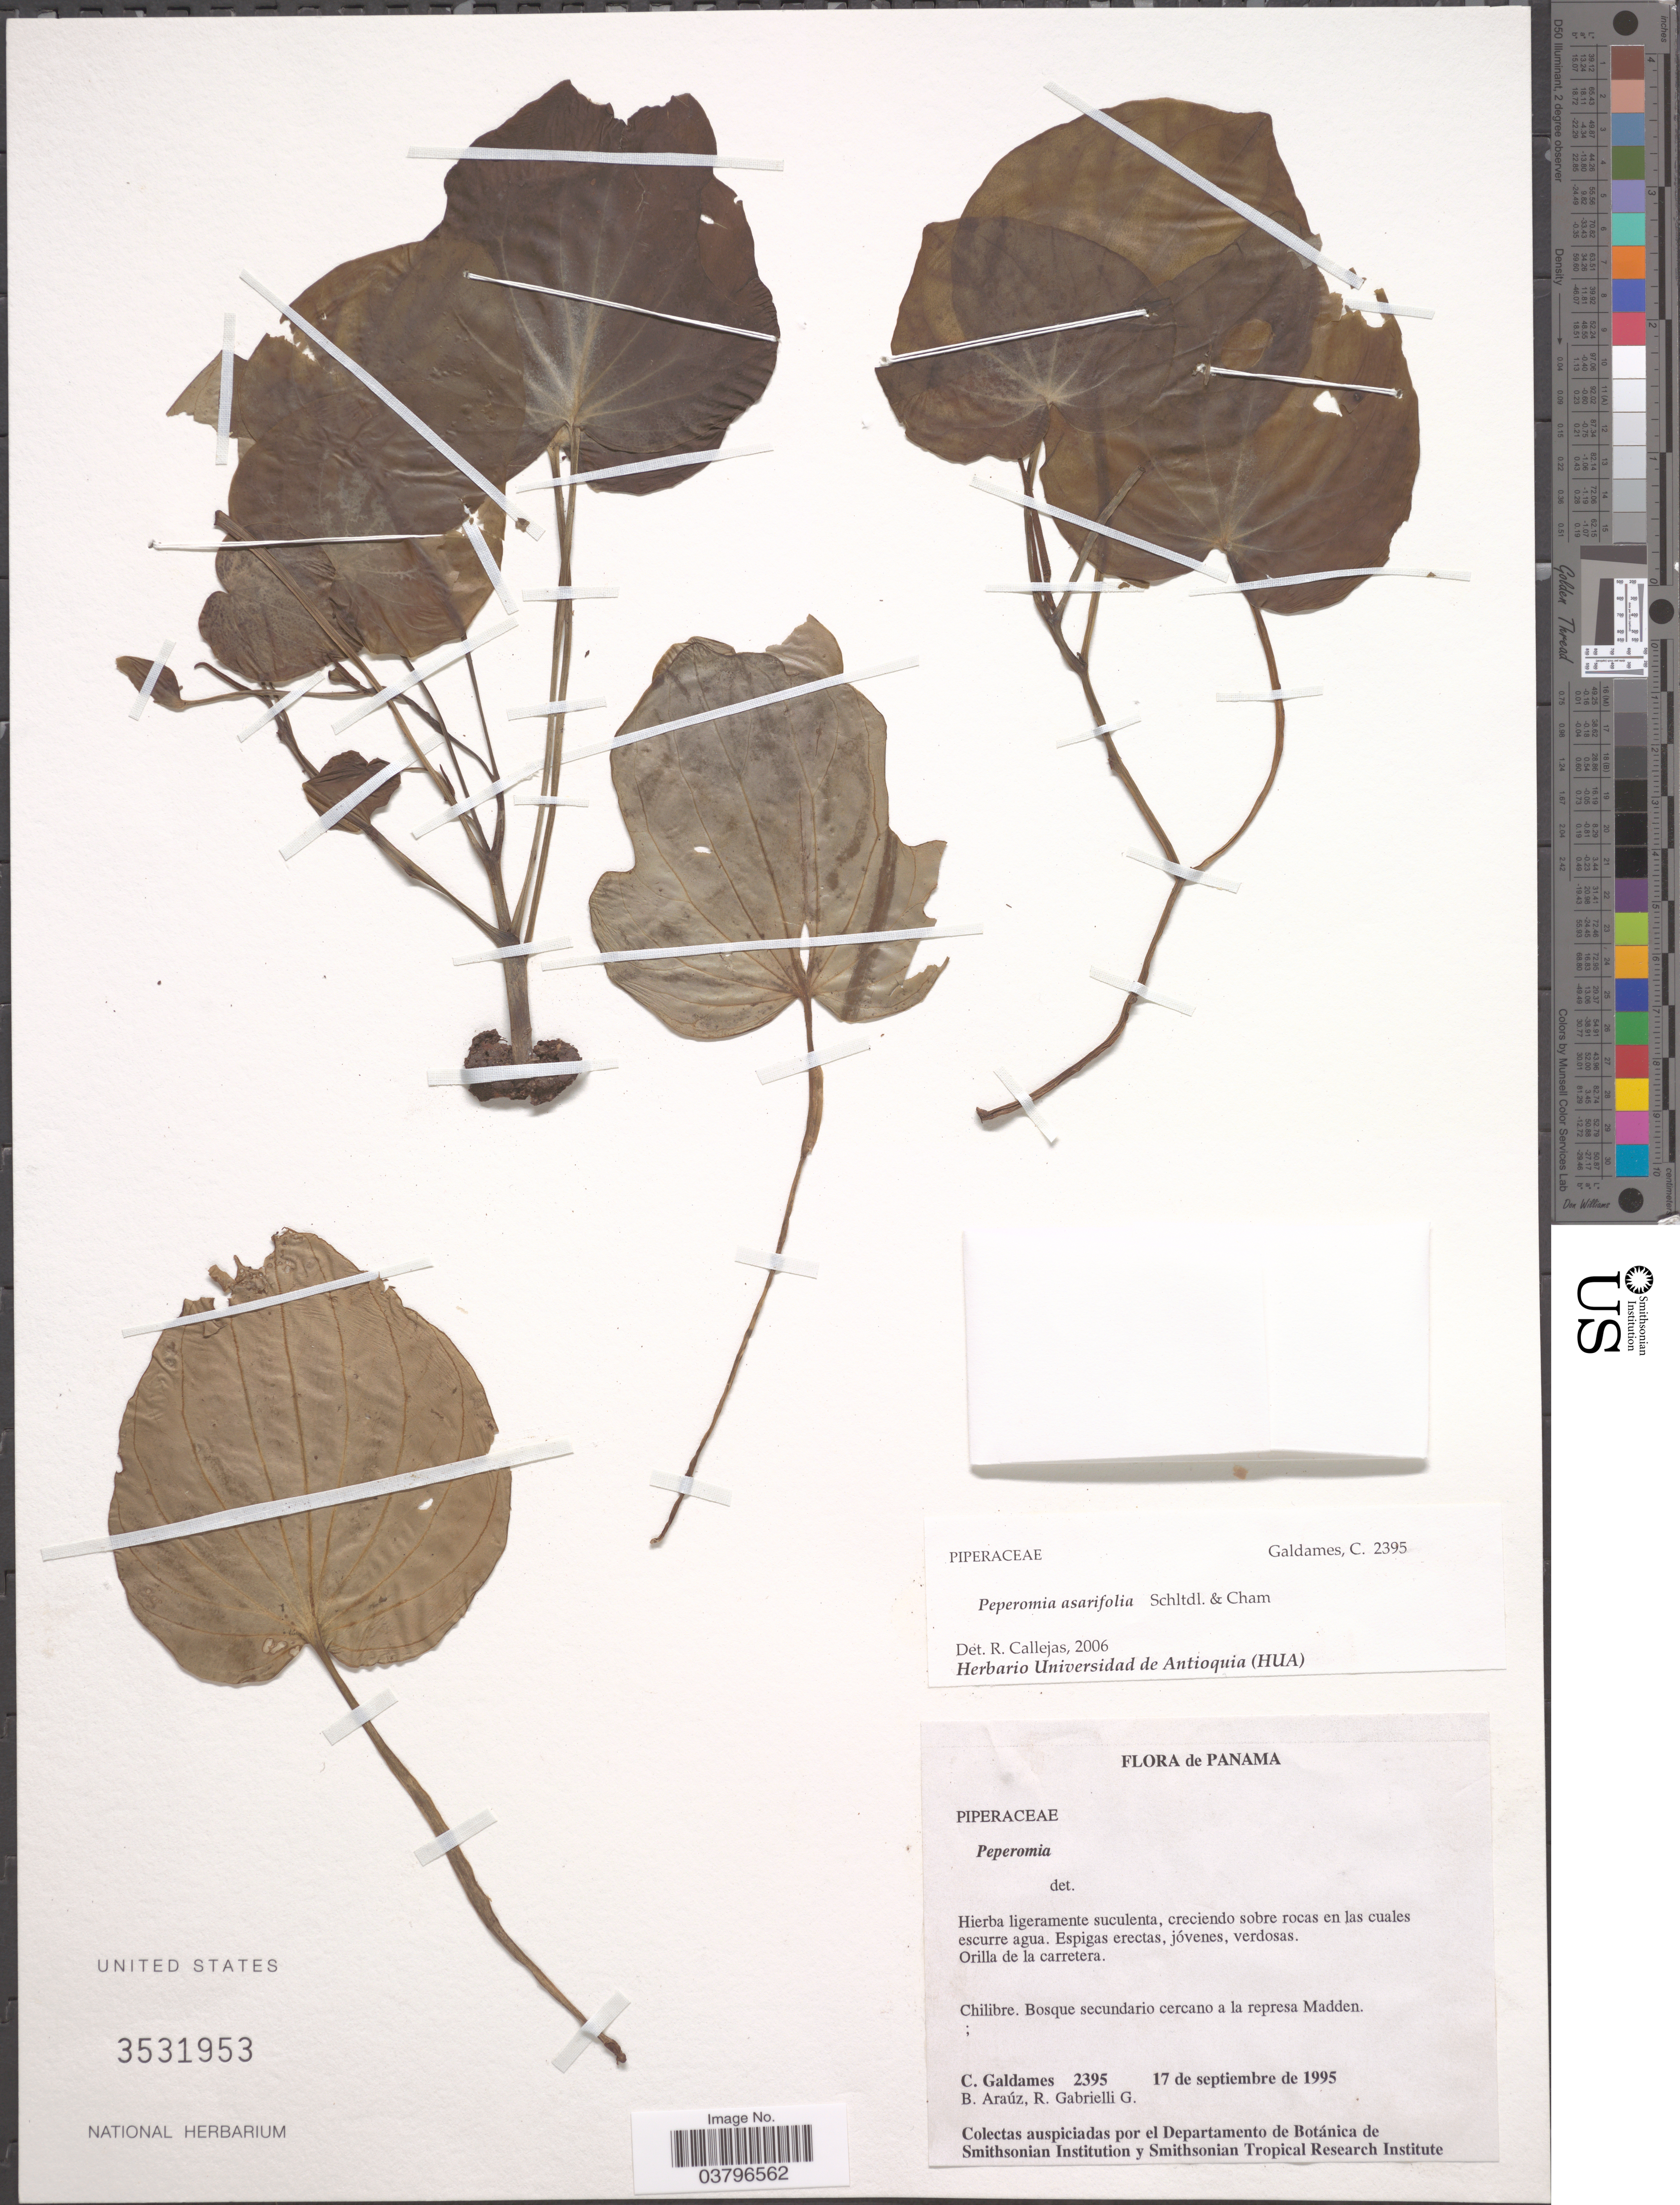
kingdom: Plantae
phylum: Tracheophyta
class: Magnoliopsida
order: Piperales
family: Piperaceae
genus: Peperomia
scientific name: Peperomia asarifolia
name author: Schltdl. & Cham.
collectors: C. Galdames, B. Araúz & R. Gabrielli G.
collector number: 2395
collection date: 1995-09-17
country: Panama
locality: Chilibre. Bosque secundario cercano a la represa Madden.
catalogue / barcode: US 3531953